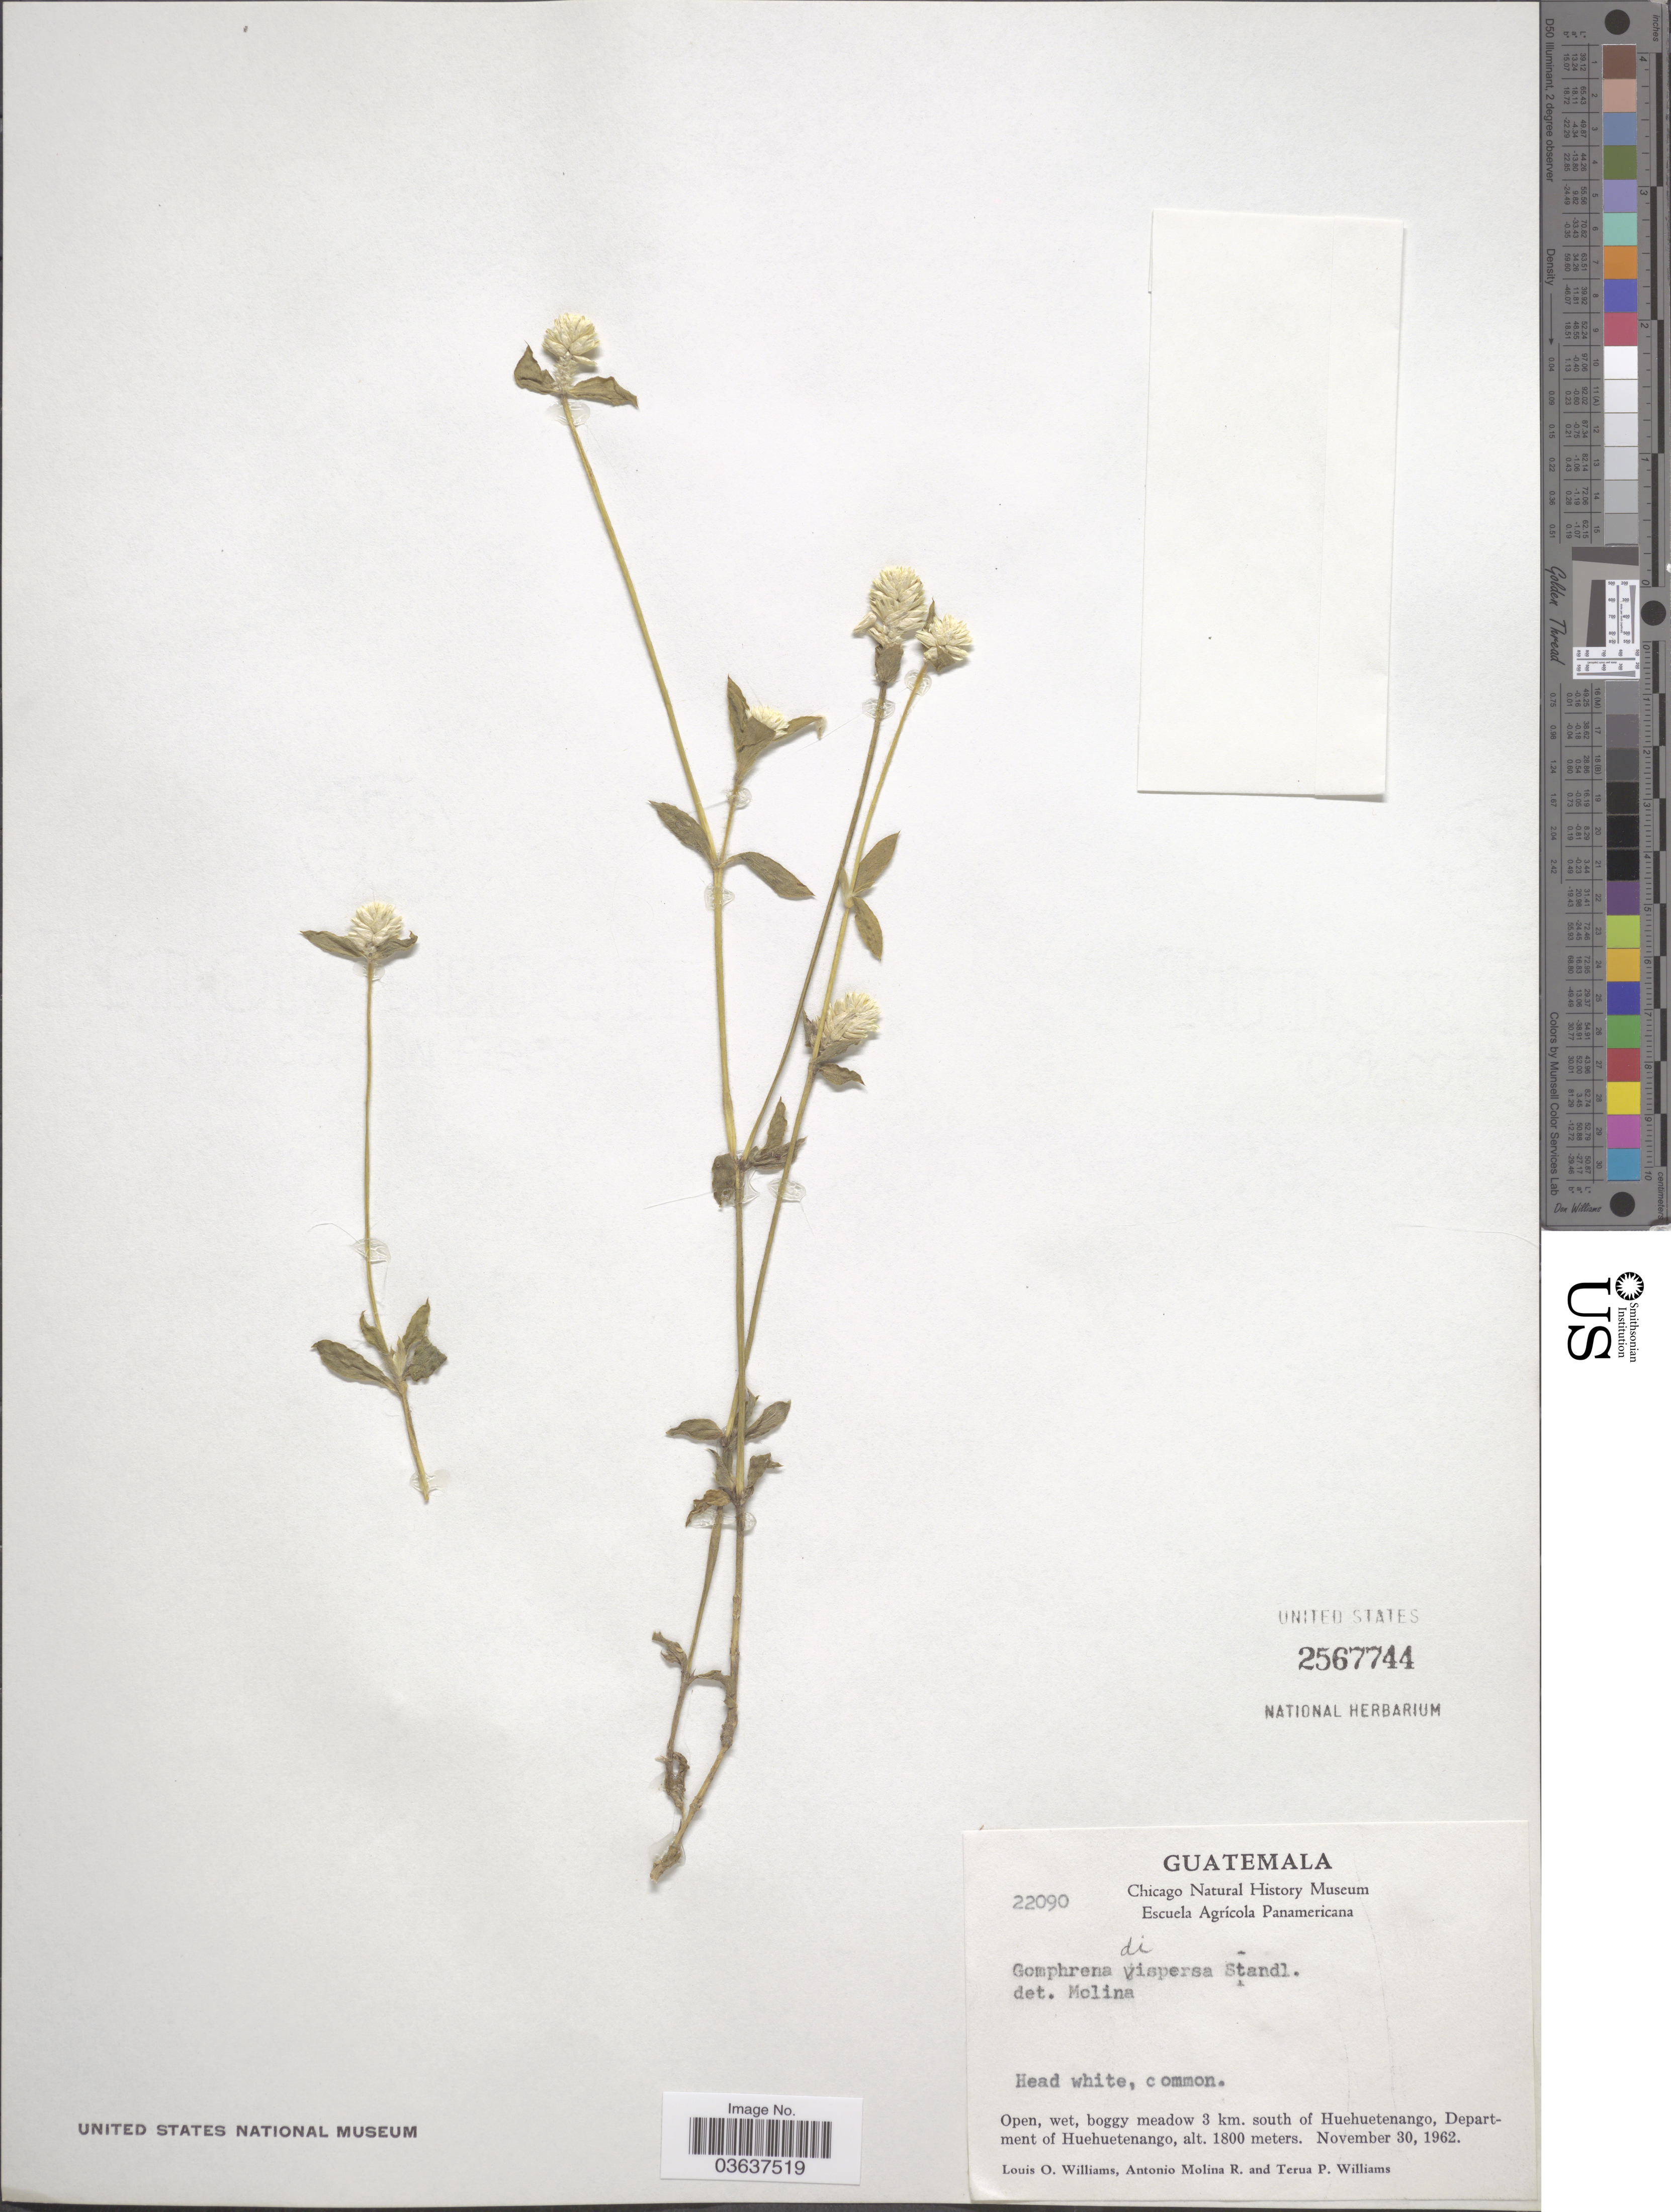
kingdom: Plantae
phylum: Tracheophyta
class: Magnoliopsida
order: Caryophyllales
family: Amaranthaceae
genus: Gomphrena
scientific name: Gomphrena dispersa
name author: Standl.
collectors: L. O. Williams, A. Molina R. & T. Williams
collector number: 22090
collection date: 1962-11-30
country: Guatemala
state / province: Huehuetenango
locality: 3 km. south of Huehuetenango, Department of Huehuetenango.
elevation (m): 1800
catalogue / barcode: US 2567744